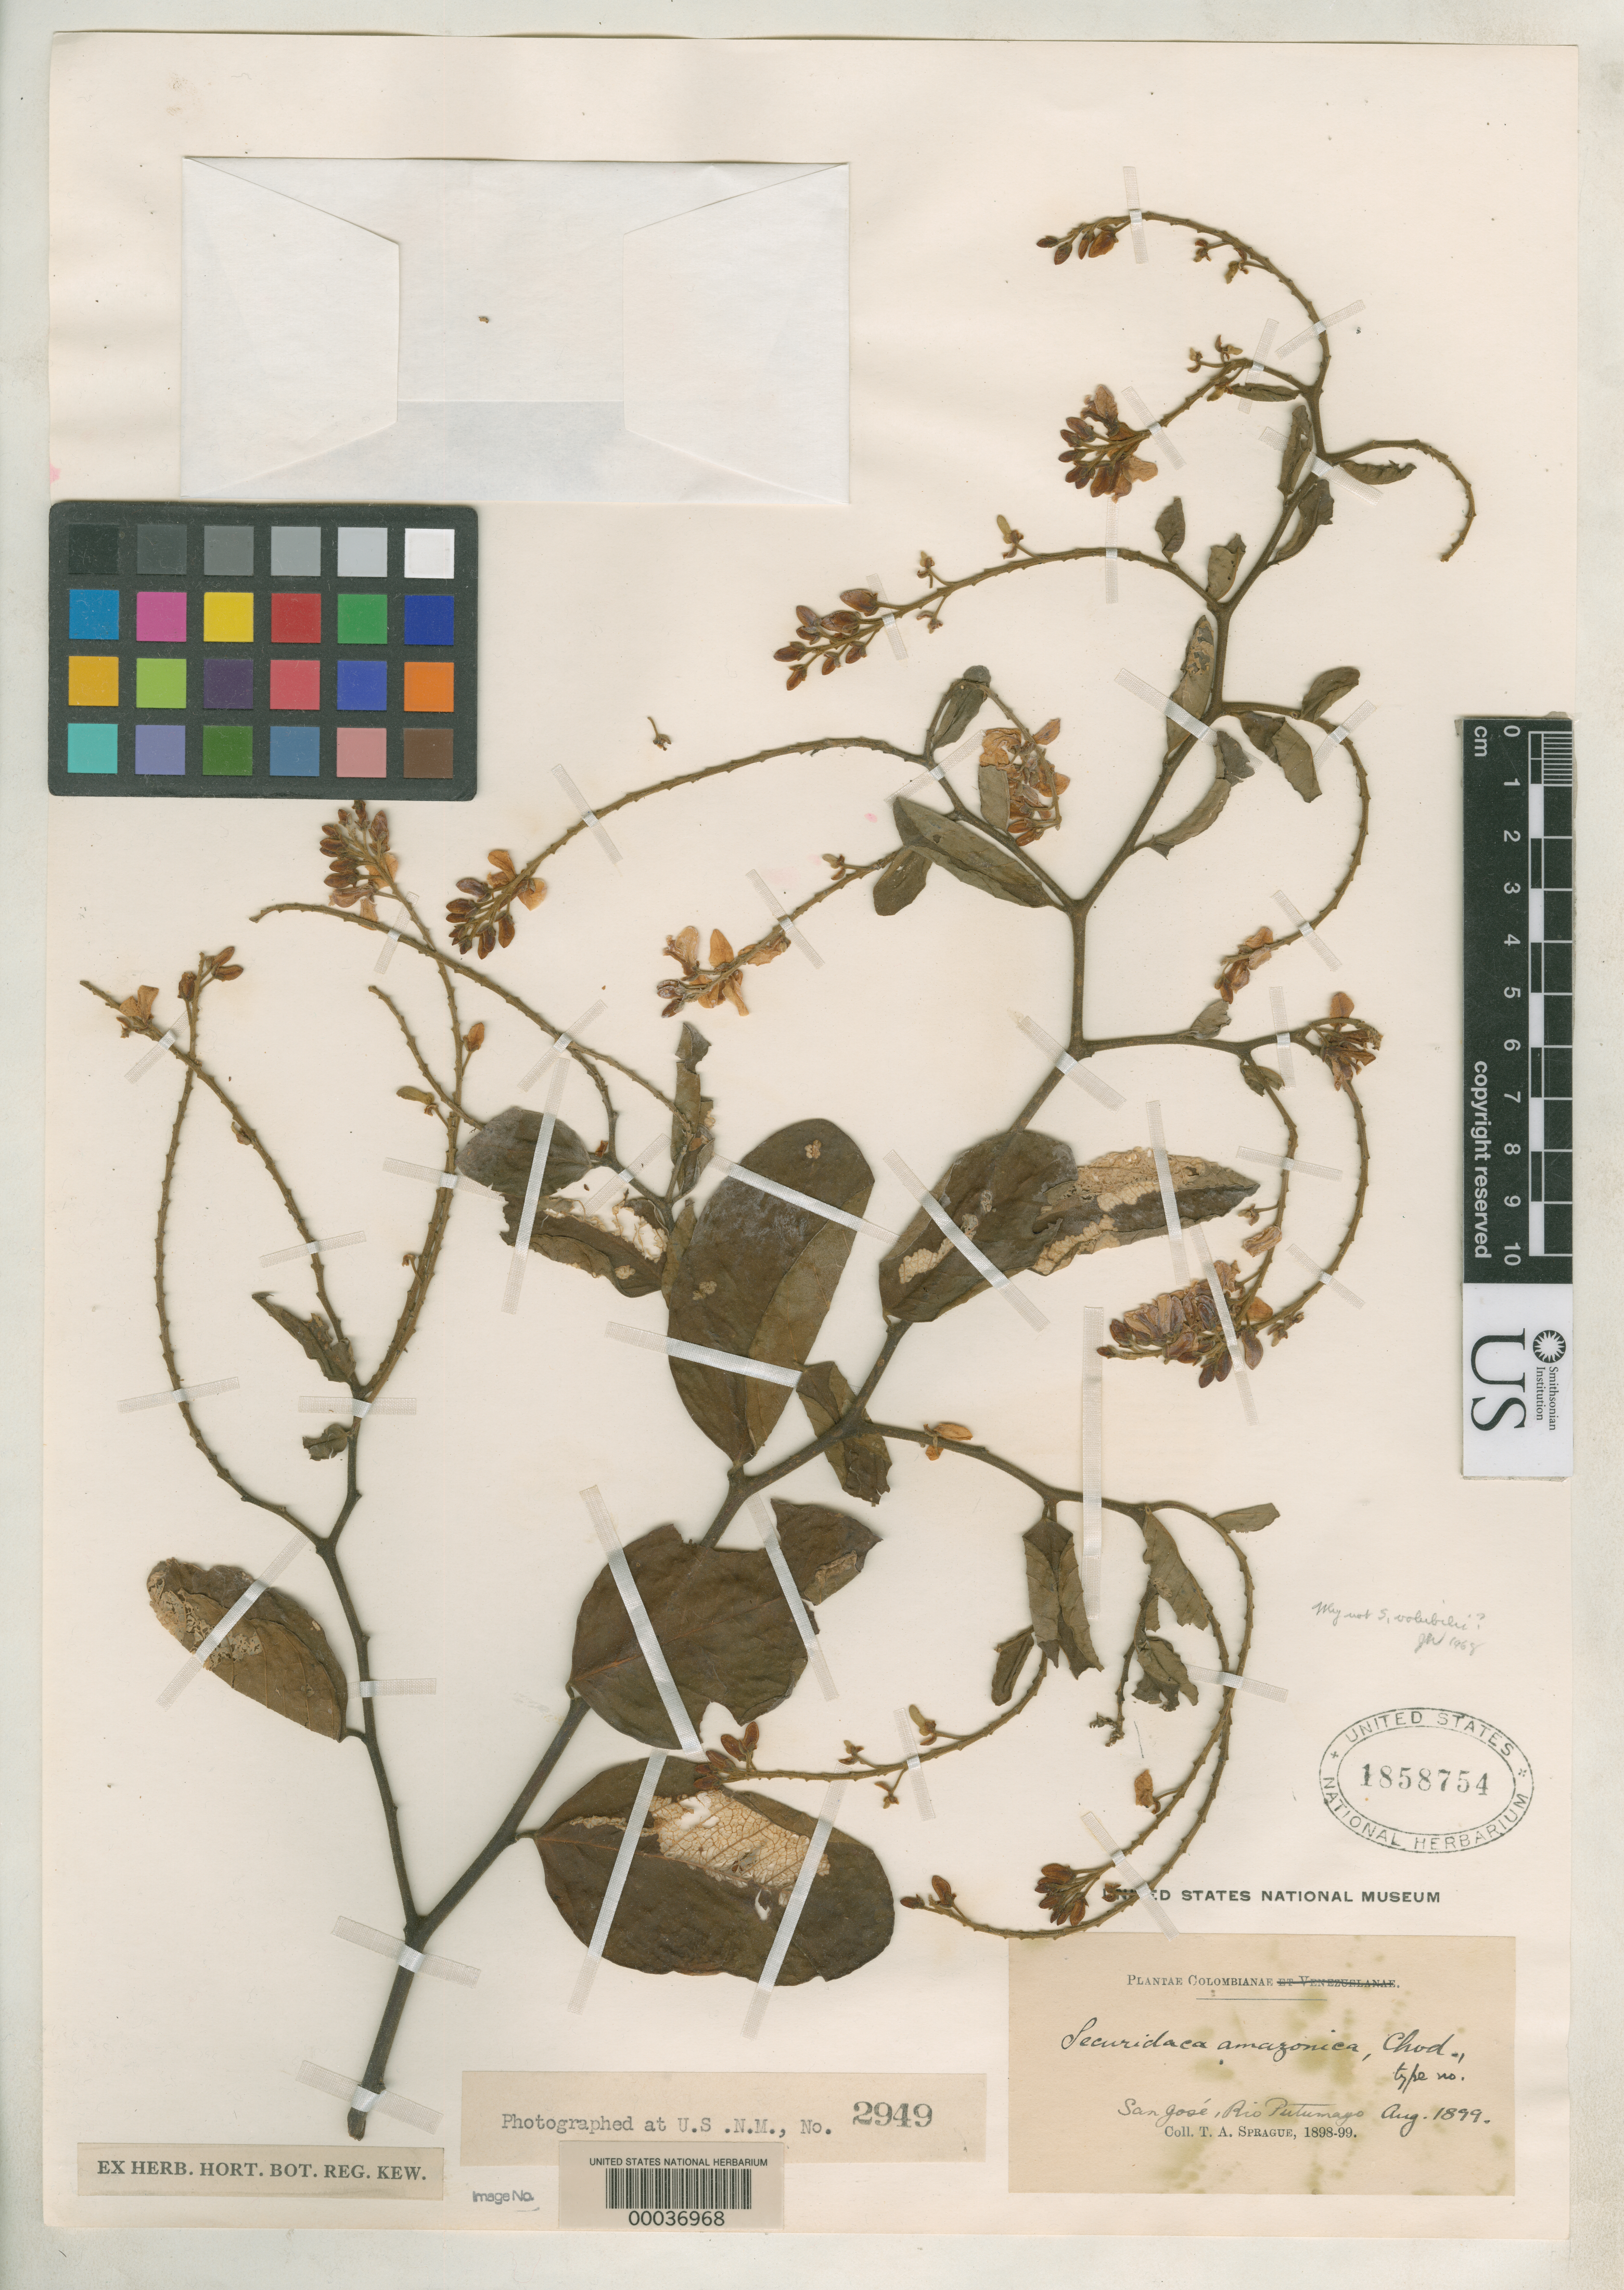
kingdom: Plantae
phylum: Tracheophyta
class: Magnoliopsida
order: Fabales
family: Polygalaceae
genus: Securidaca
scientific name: Securidaca amazonica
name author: Chodat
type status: Isotype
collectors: T. A. Sprague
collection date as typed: Aug 1899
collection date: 1899-08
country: Colombia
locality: San Jose, Rio Putumayo.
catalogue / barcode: US 1858754